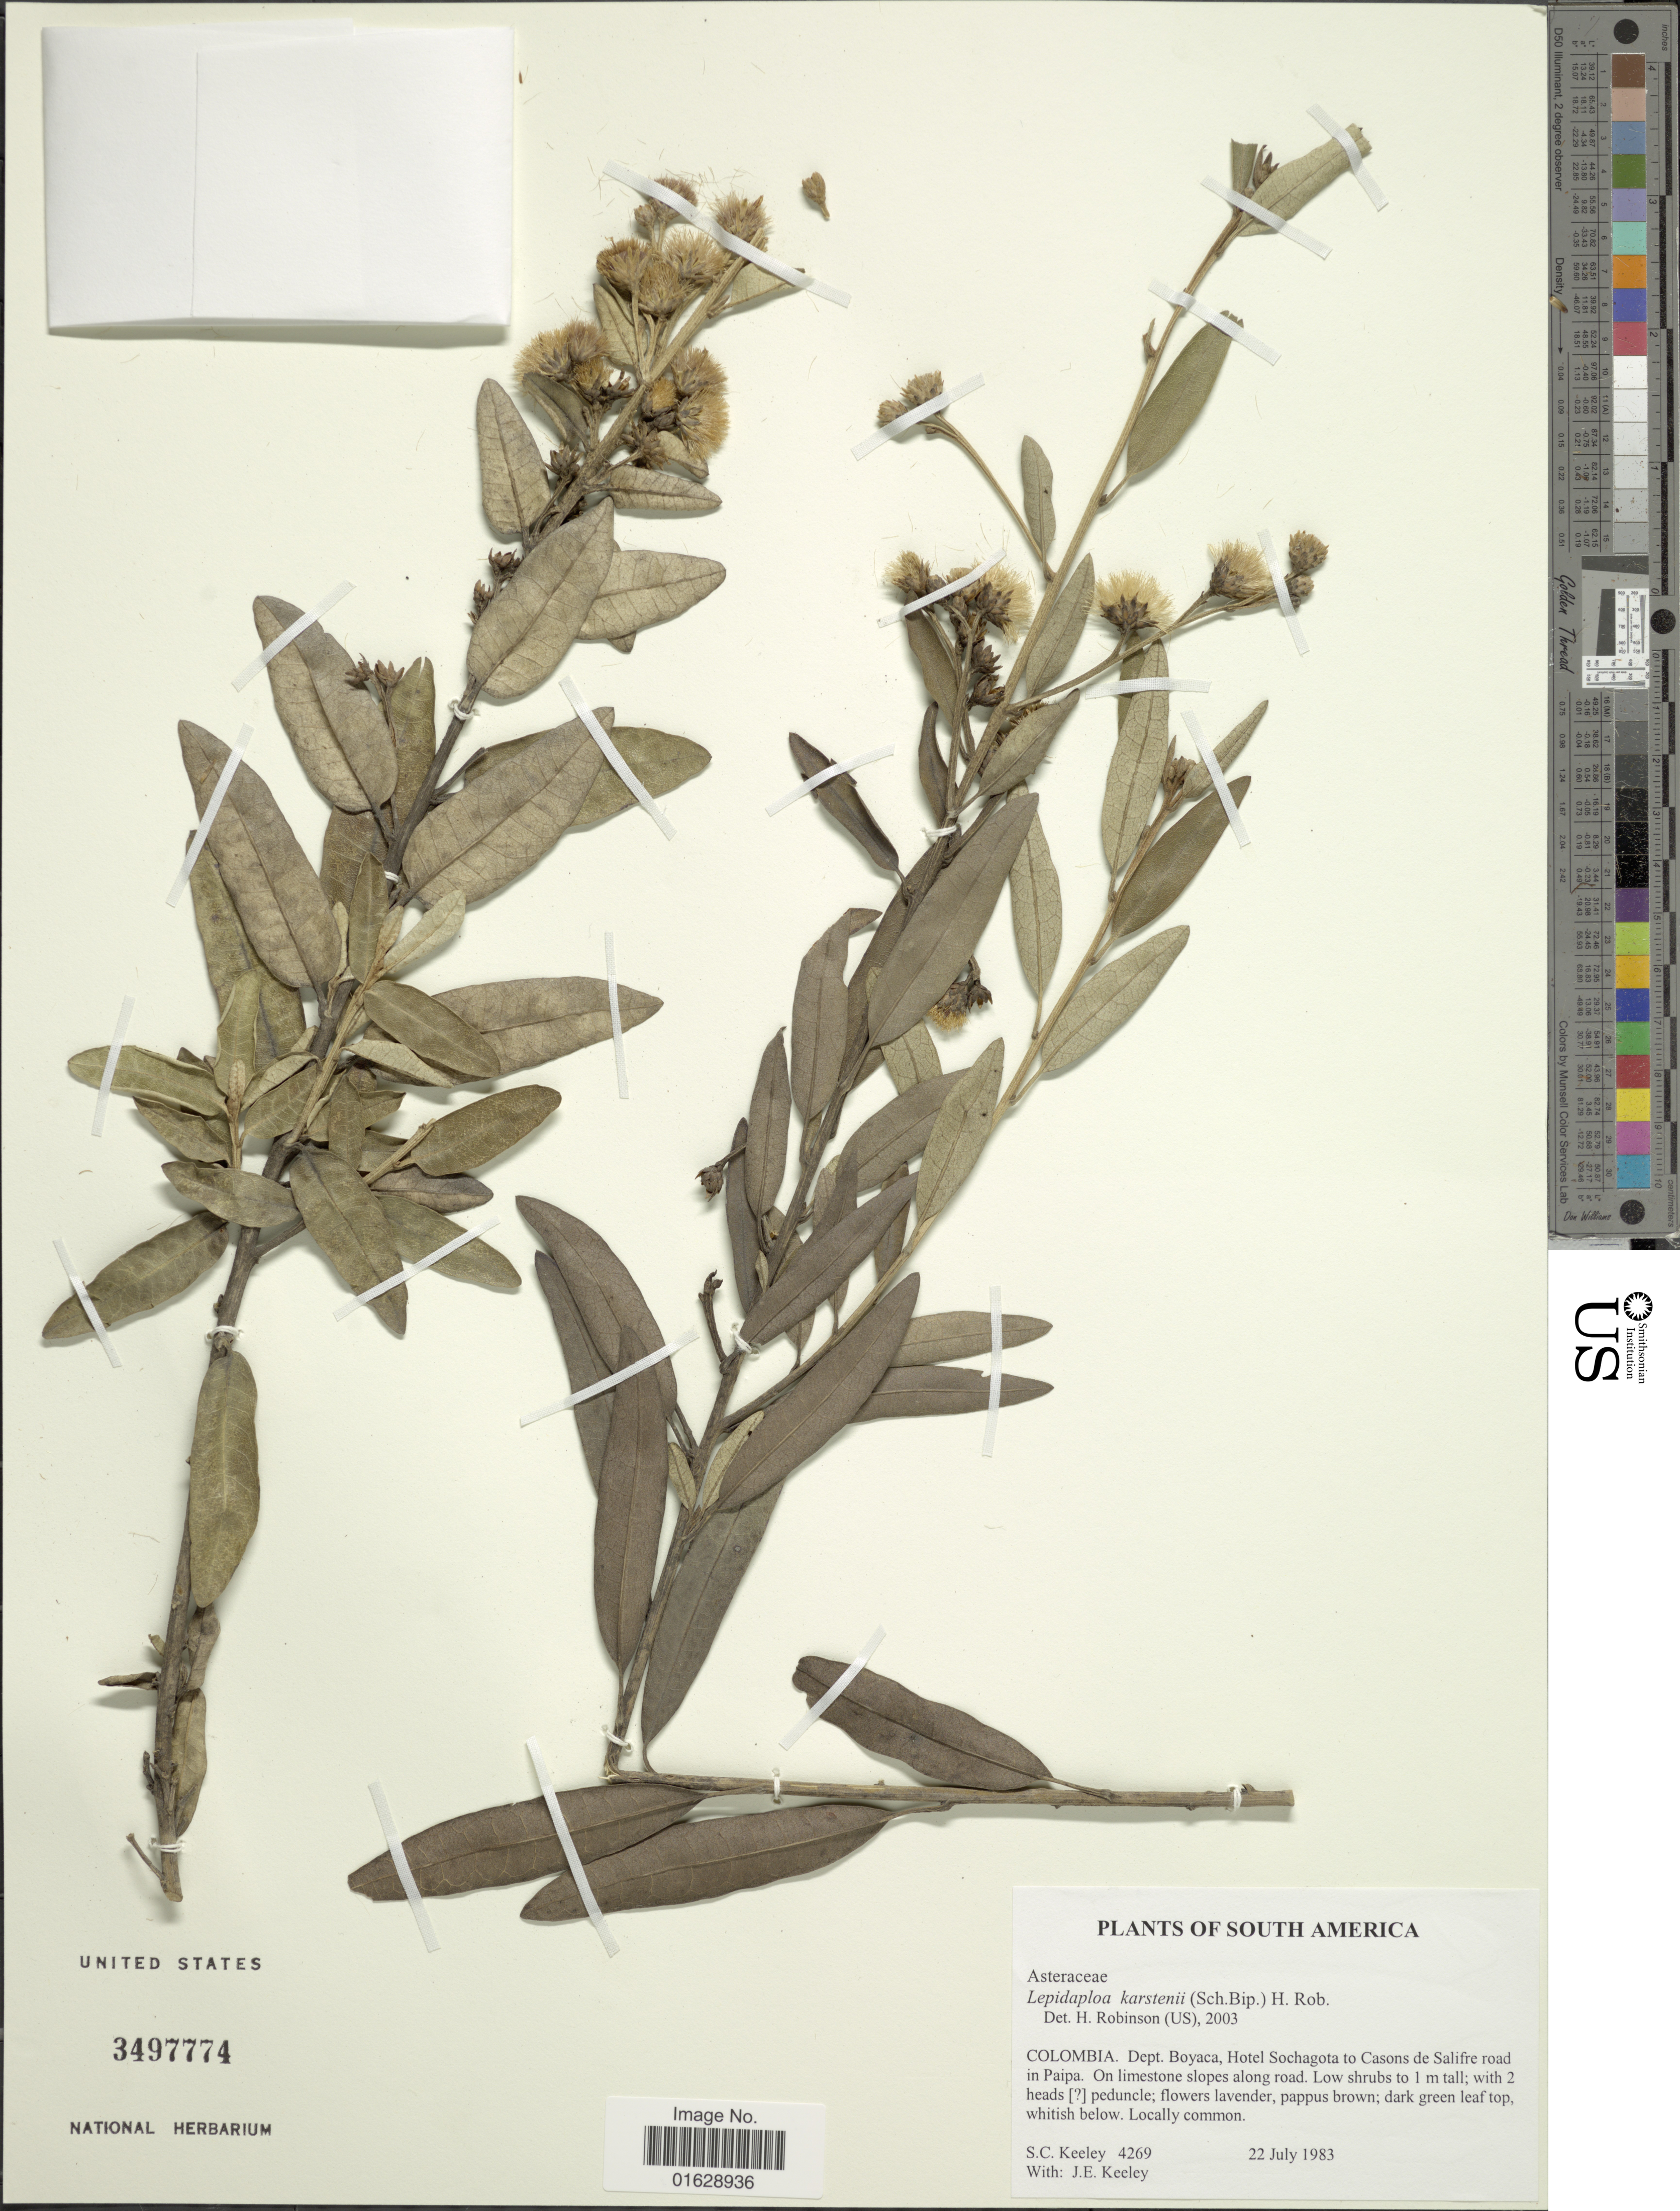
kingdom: Plantae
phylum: Tracheophyta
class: Magnoliopsida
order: Asterales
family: Asteraceae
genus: Lepidaploa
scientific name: Lepidaploa karstenii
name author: (Sch. Bip.) H. Rob.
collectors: S. C. Keeley & J. E. Keeley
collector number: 4269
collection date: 1983-07-22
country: Colombia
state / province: Boyacá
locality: Dept. Boyaca, Hotel Sochagota to Casons de Salifre road in Paipa. Along road.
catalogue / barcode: US 3497774